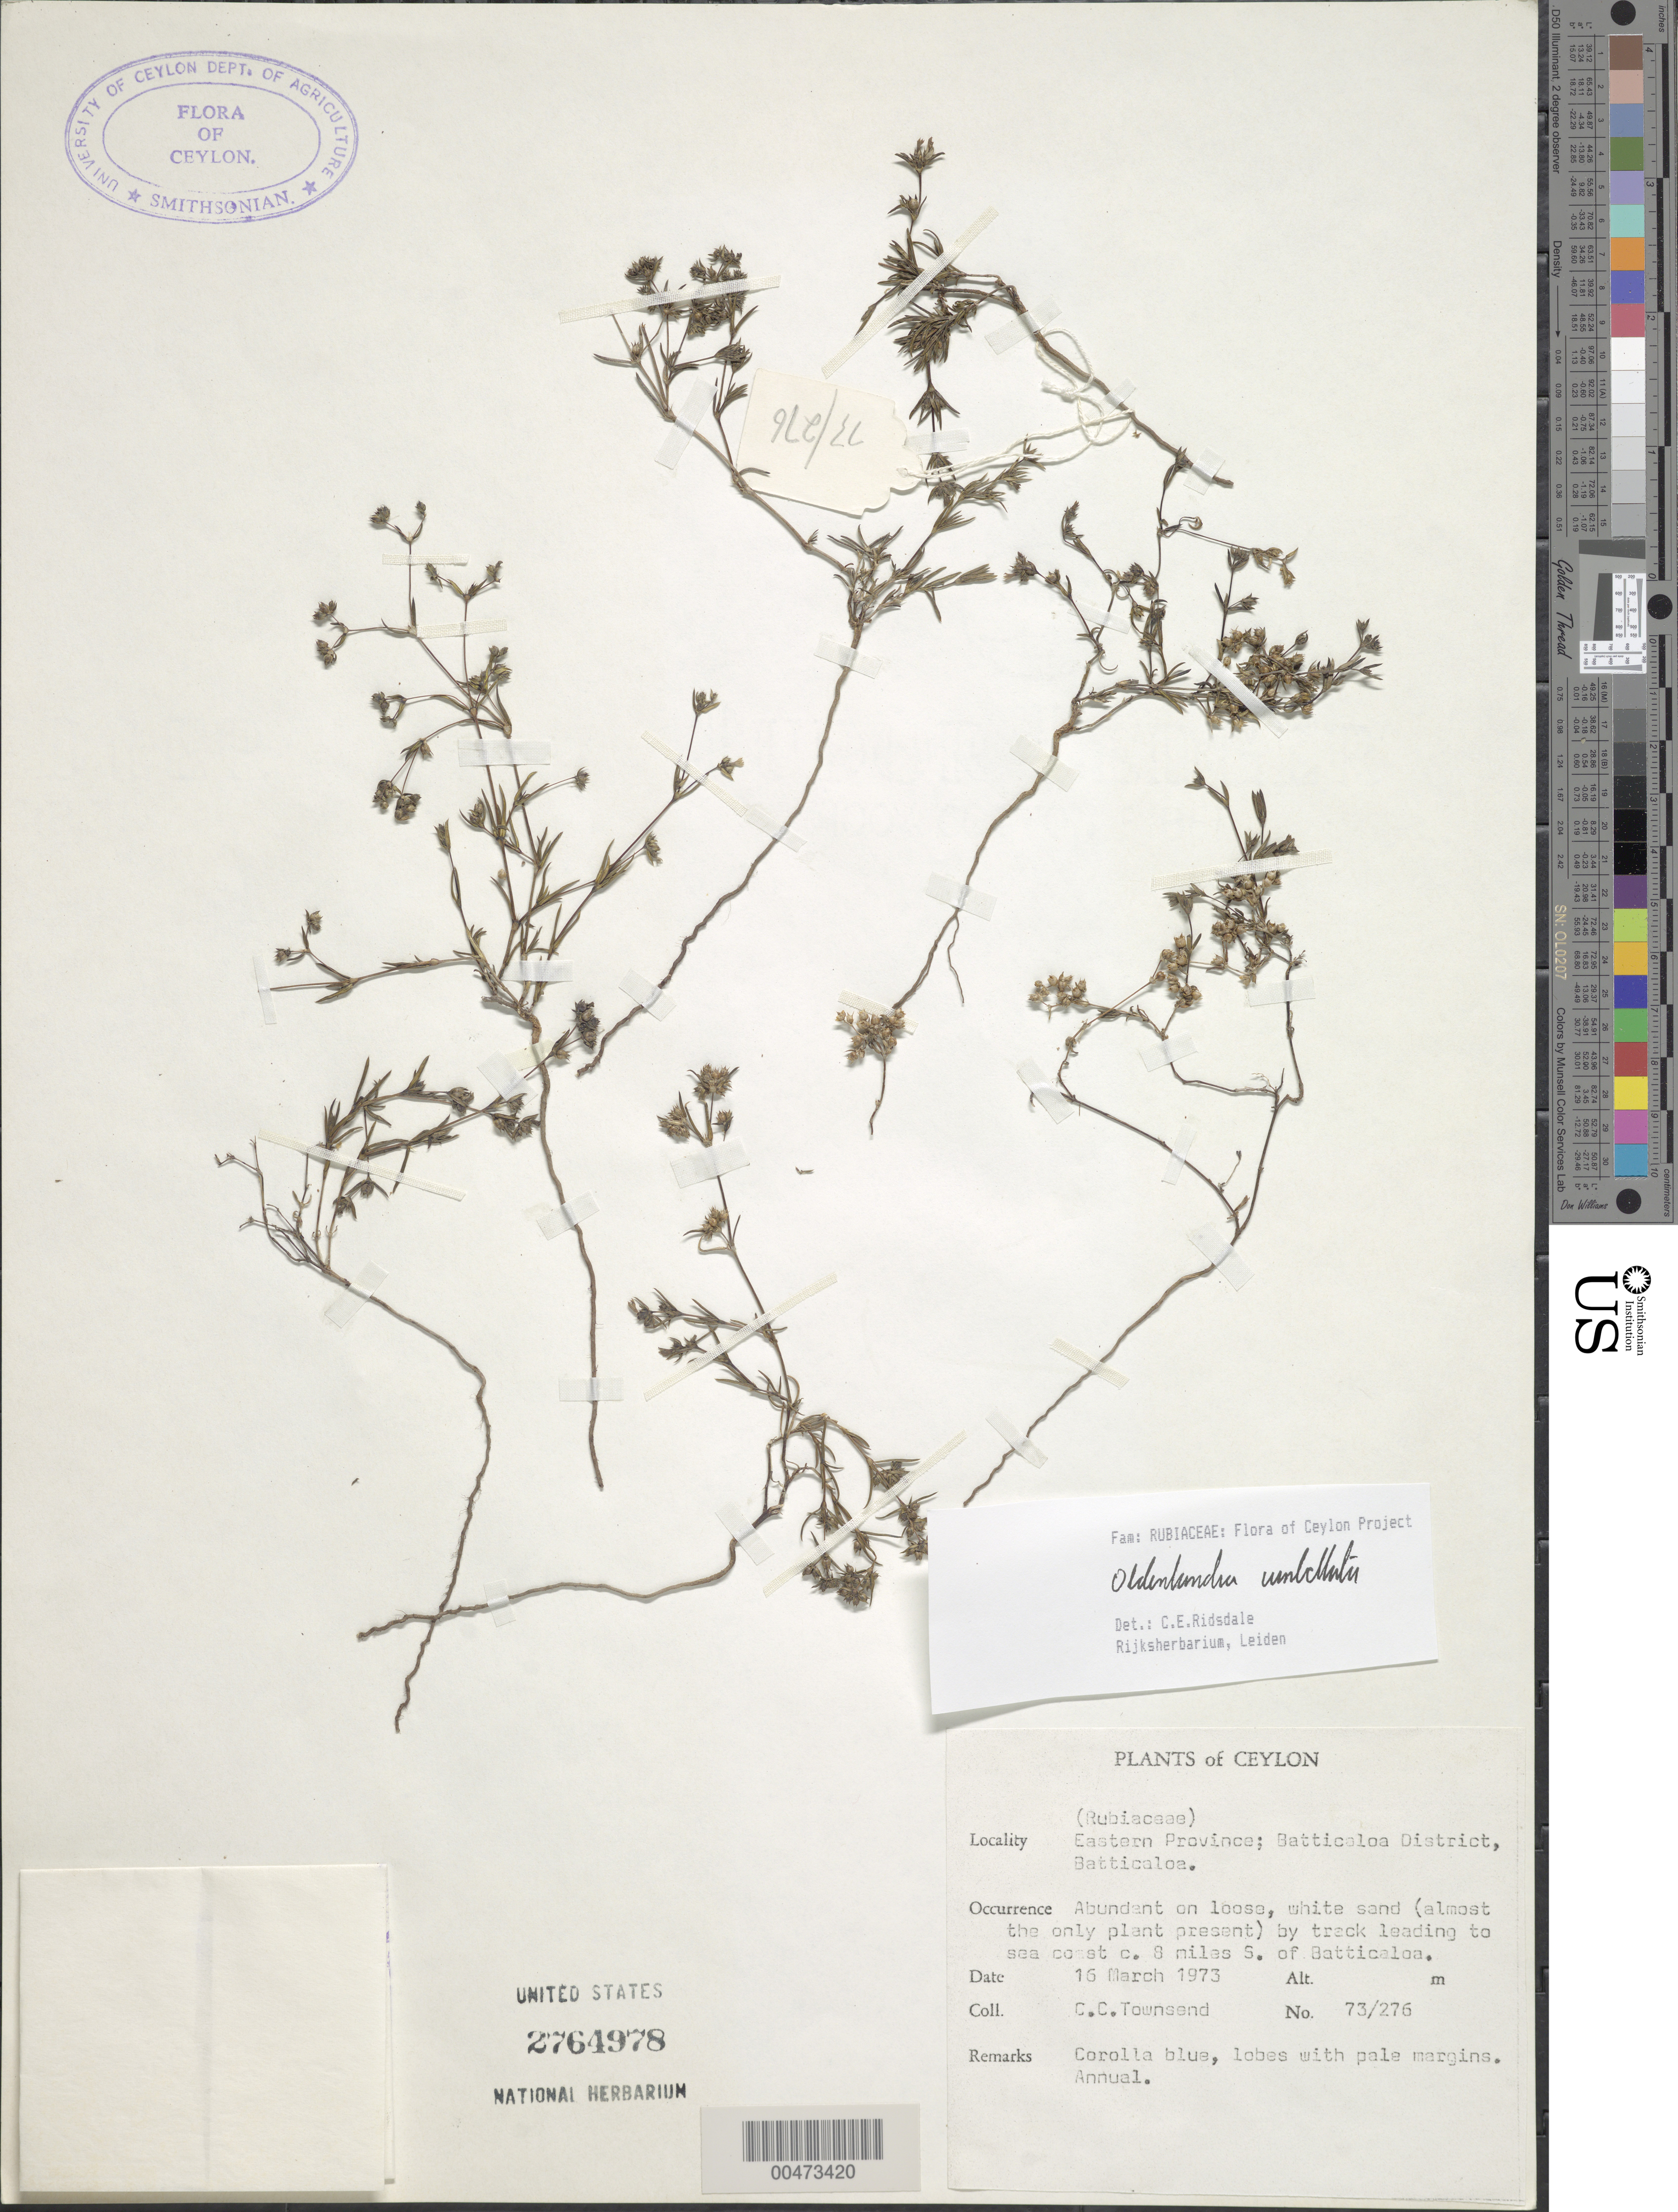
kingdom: Plantae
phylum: Tracheophyta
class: Magnoliopsida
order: Gentianales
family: Rubiaceae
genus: Oldenlandia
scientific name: Oldenlandia umbellata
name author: L.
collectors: C. C. Townsend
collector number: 73/276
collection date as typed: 16 Mar 1973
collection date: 1973-03-16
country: Sri Lanka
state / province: Eastern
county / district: Batticaloa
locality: Batticaloa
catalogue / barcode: US 2764978